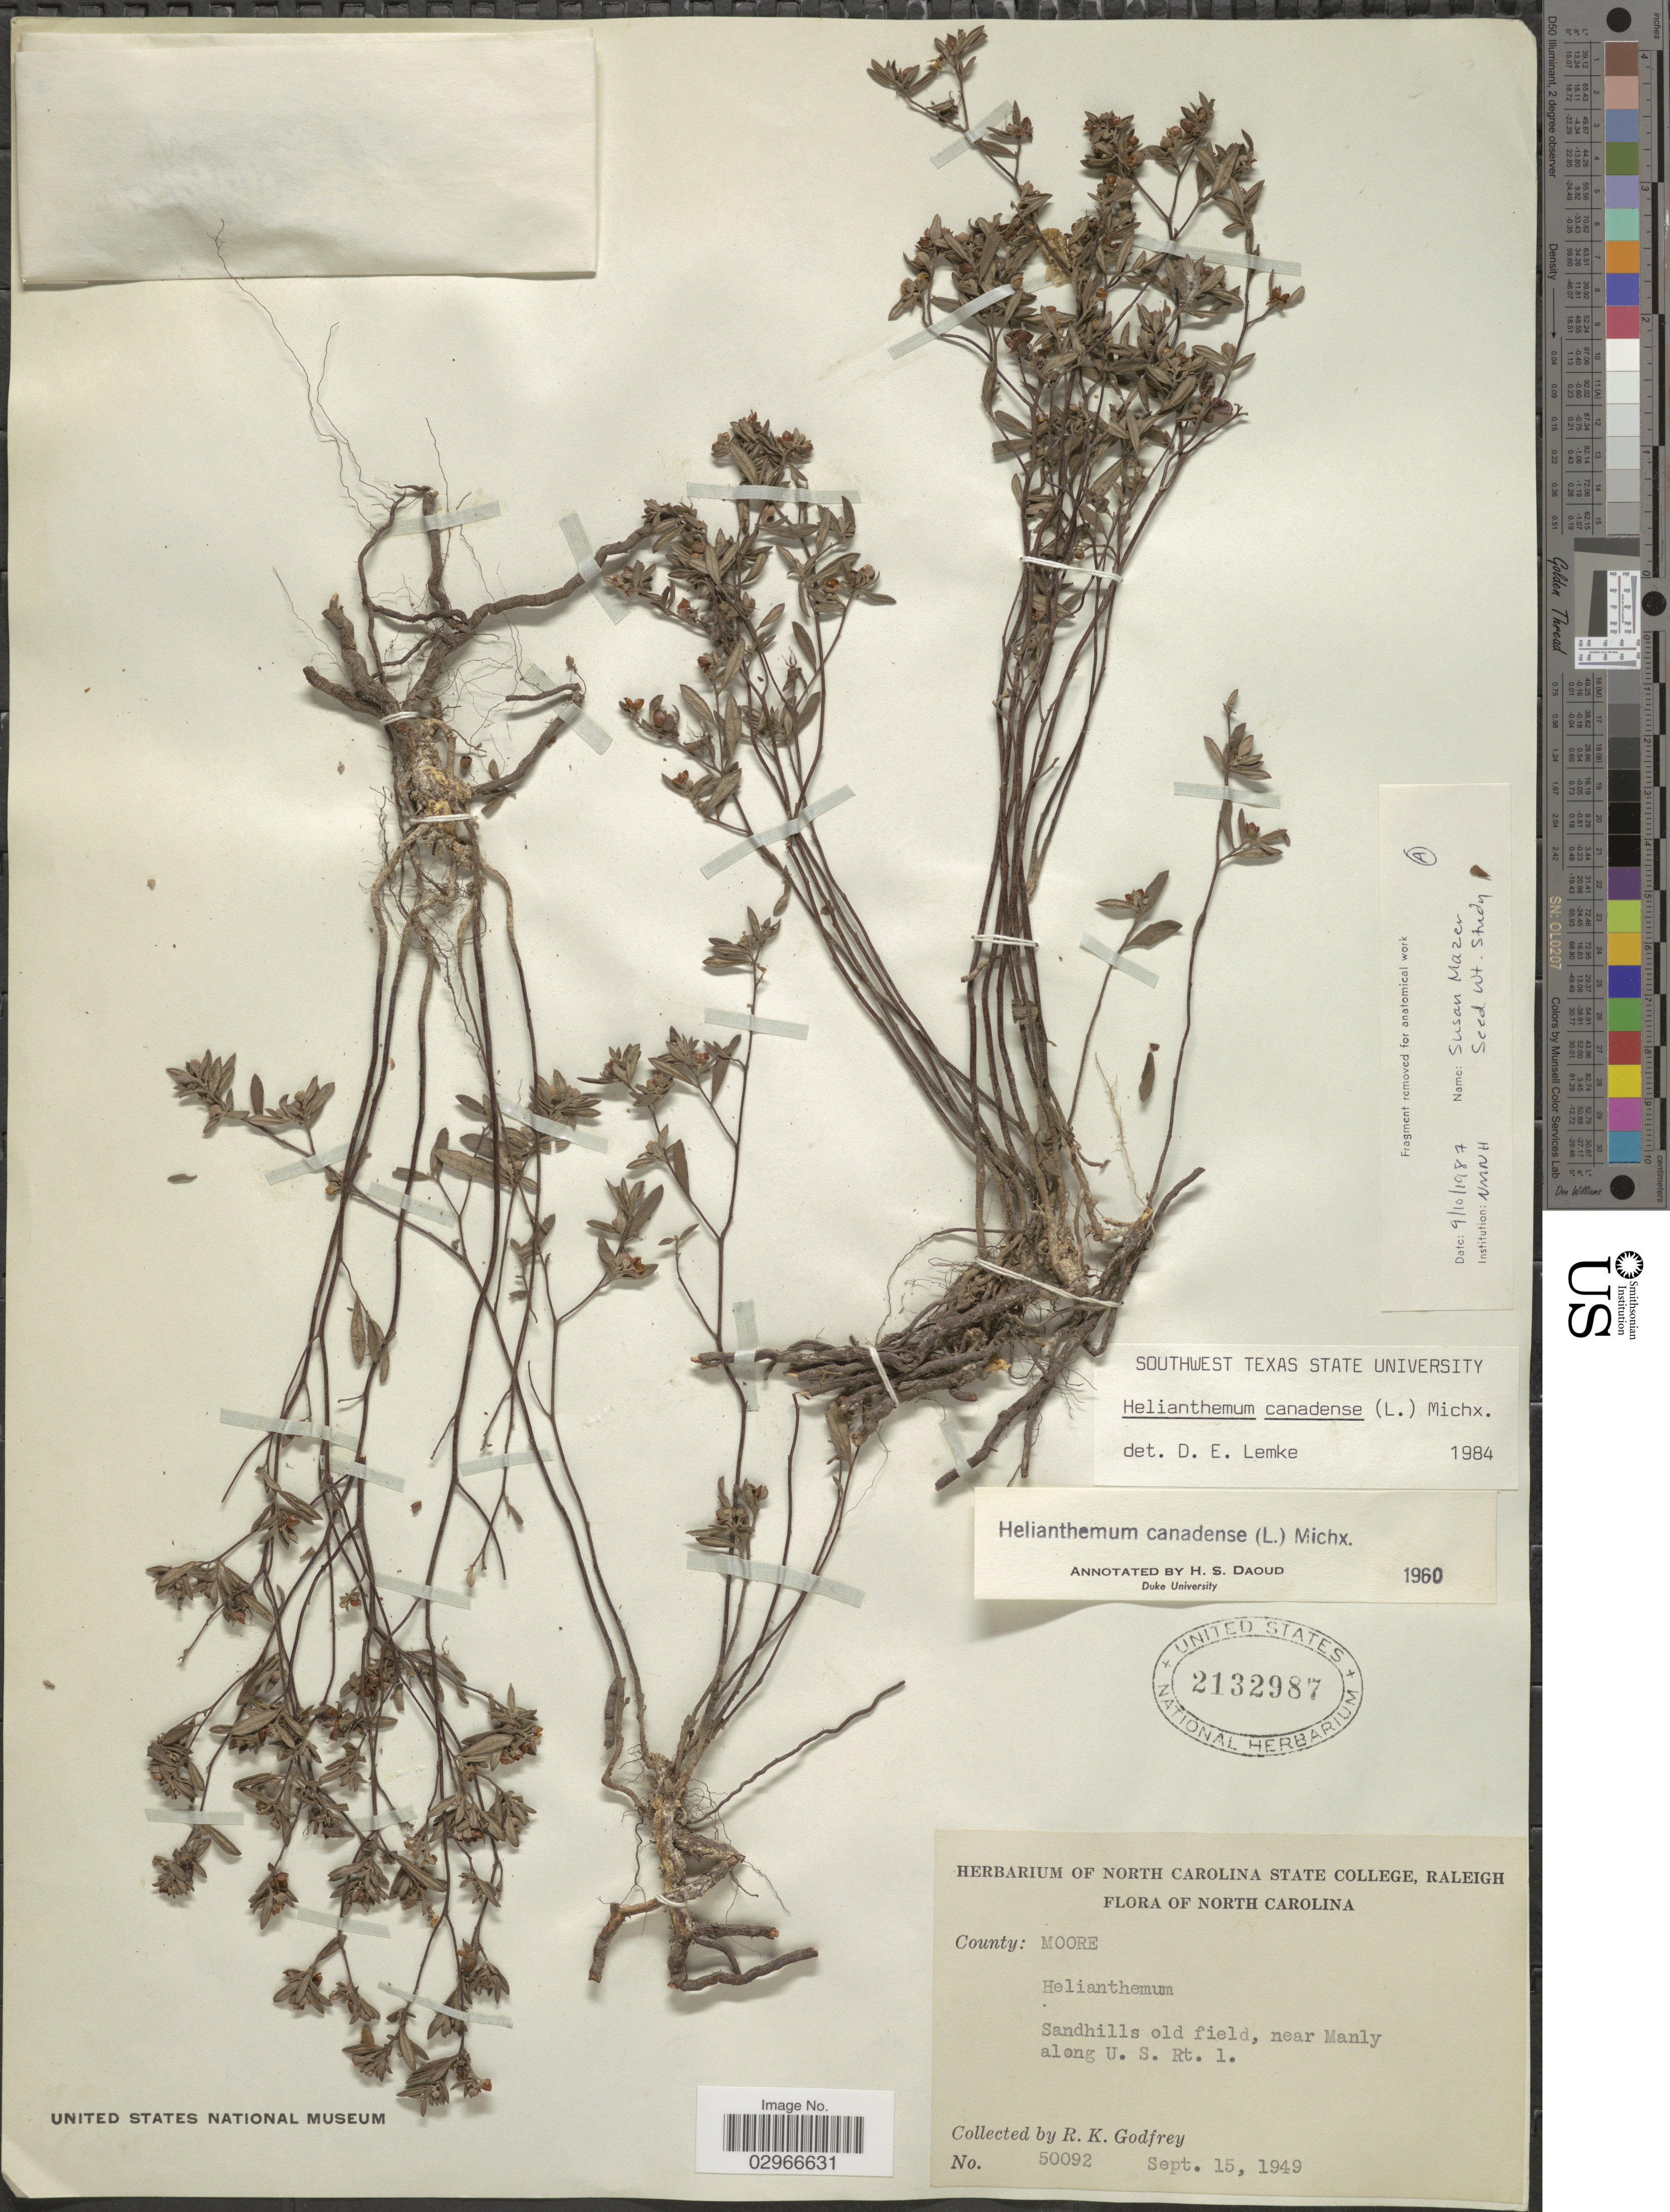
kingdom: Plantae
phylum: Tracheophyta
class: Magnoliopsida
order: Malvales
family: Cistaceae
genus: Helianthemum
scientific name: Helianthemum canadense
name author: (L.) Michx.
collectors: R. K. Godfrey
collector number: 50092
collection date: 1949-09-15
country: United States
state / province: North Carolina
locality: County: Moore, Sandhills old field, near Manly along U.S. Rt. 1.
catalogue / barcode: US 2132987